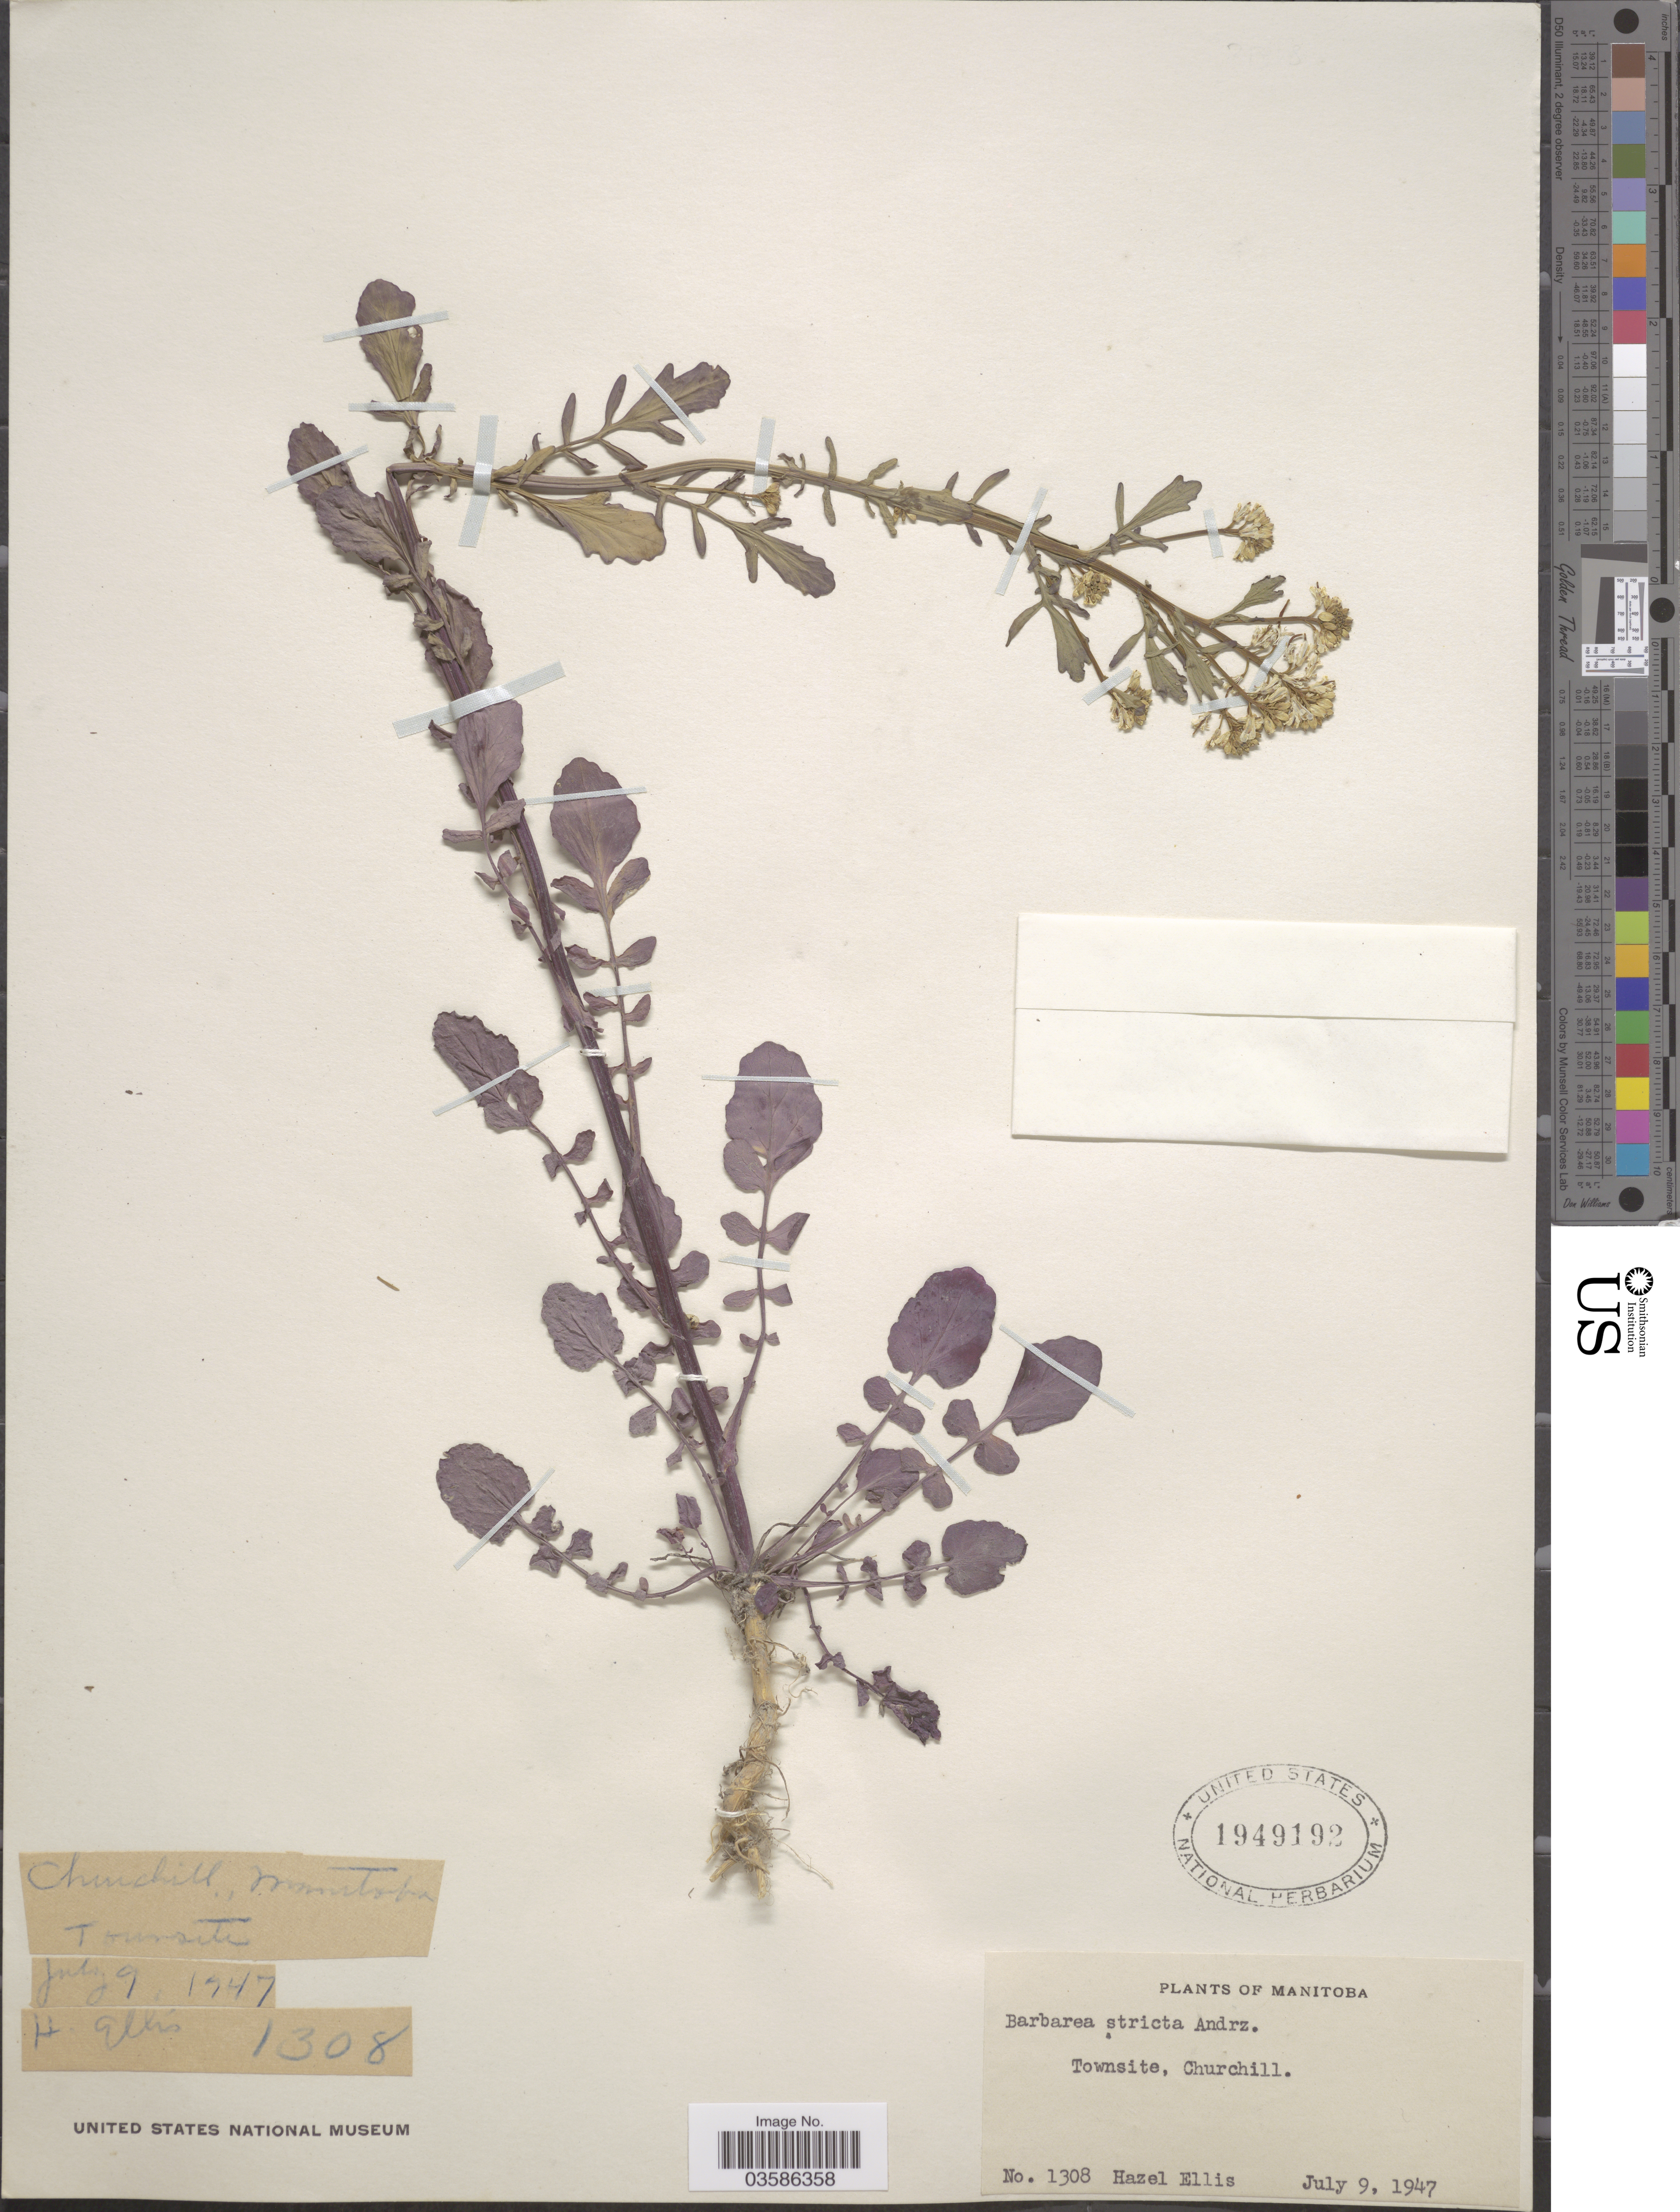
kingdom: Plantae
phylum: Tracheophyta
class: Magnoliopsida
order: Brassicales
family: Brassicaceae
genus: Barbarea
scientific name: Barbarea orthoceras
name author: Ledeb.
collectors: H. Ellis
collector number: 1308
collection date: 1947-07-09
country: Canada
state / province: Manitoba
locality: Townsite, Churchill.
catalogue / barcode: US 1949192